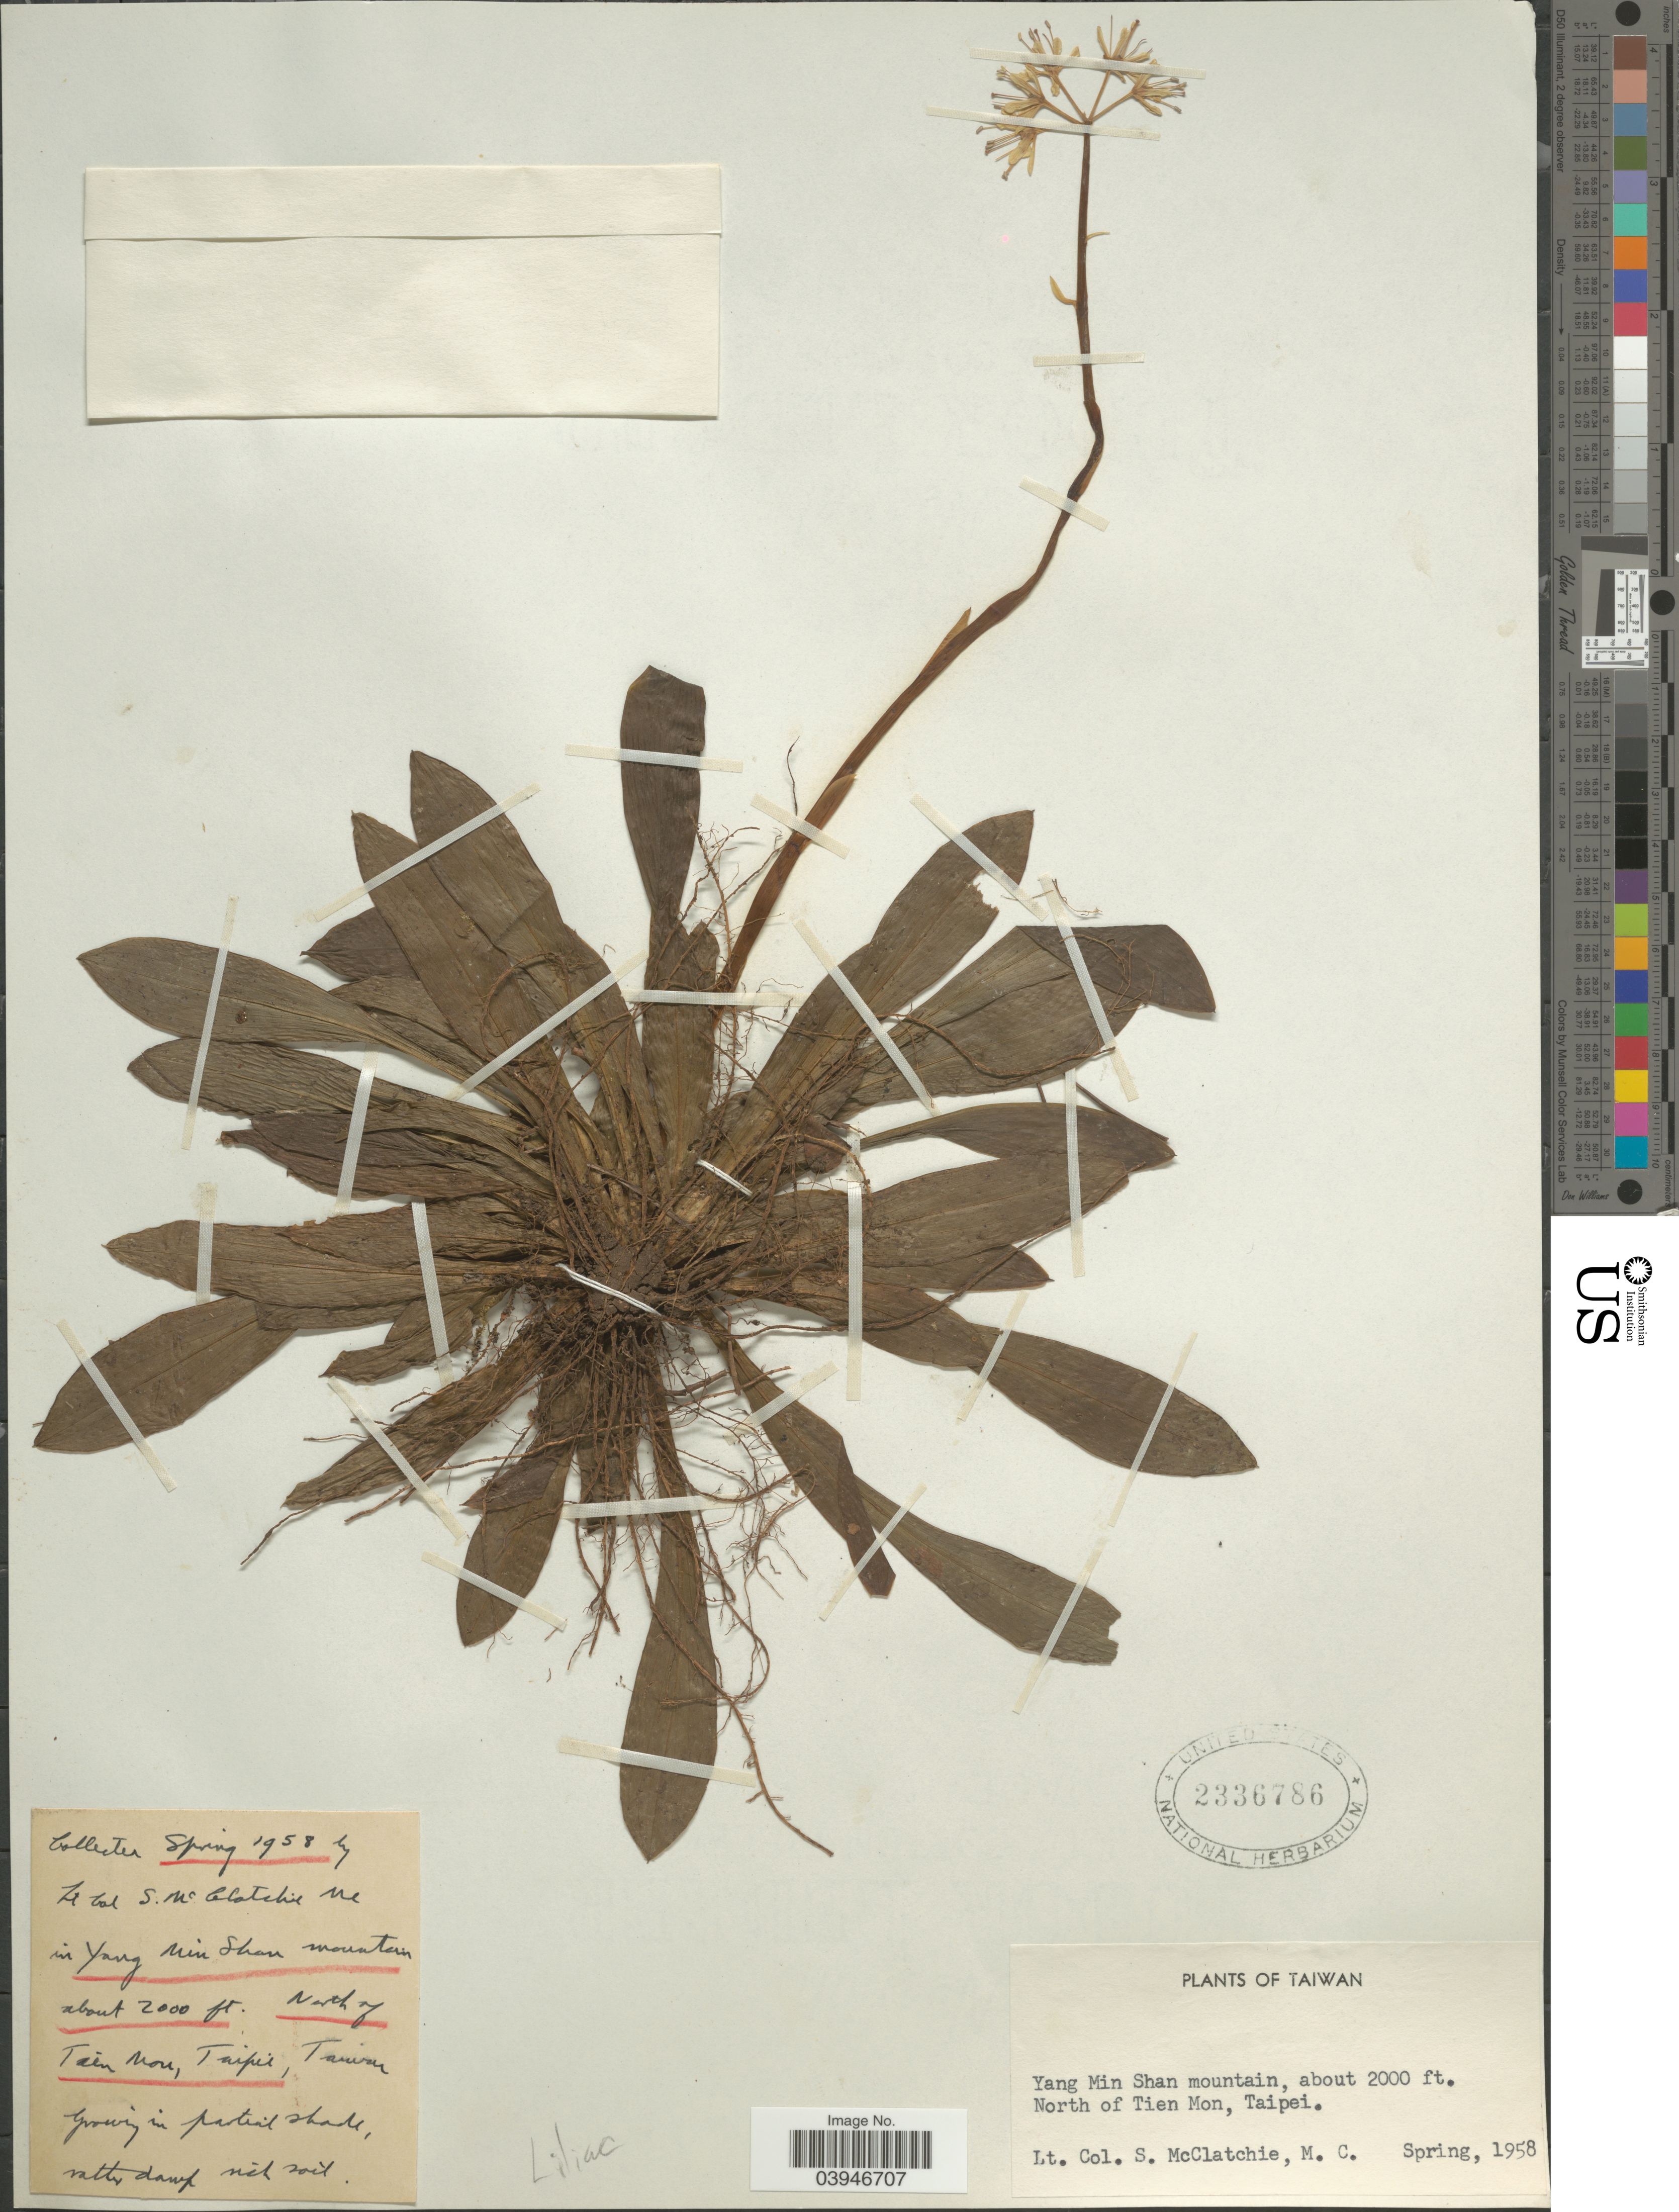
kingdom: Plantae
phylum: Tracheophyta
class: Liliopsida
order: Liliales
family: Liliaceae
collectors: S. McClatchie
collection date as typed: Spring, 1958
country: Taiwan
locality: Yang Min Shan mountain. North of Tien Mon, Taipei.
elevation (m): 610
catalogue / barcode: US 2336786